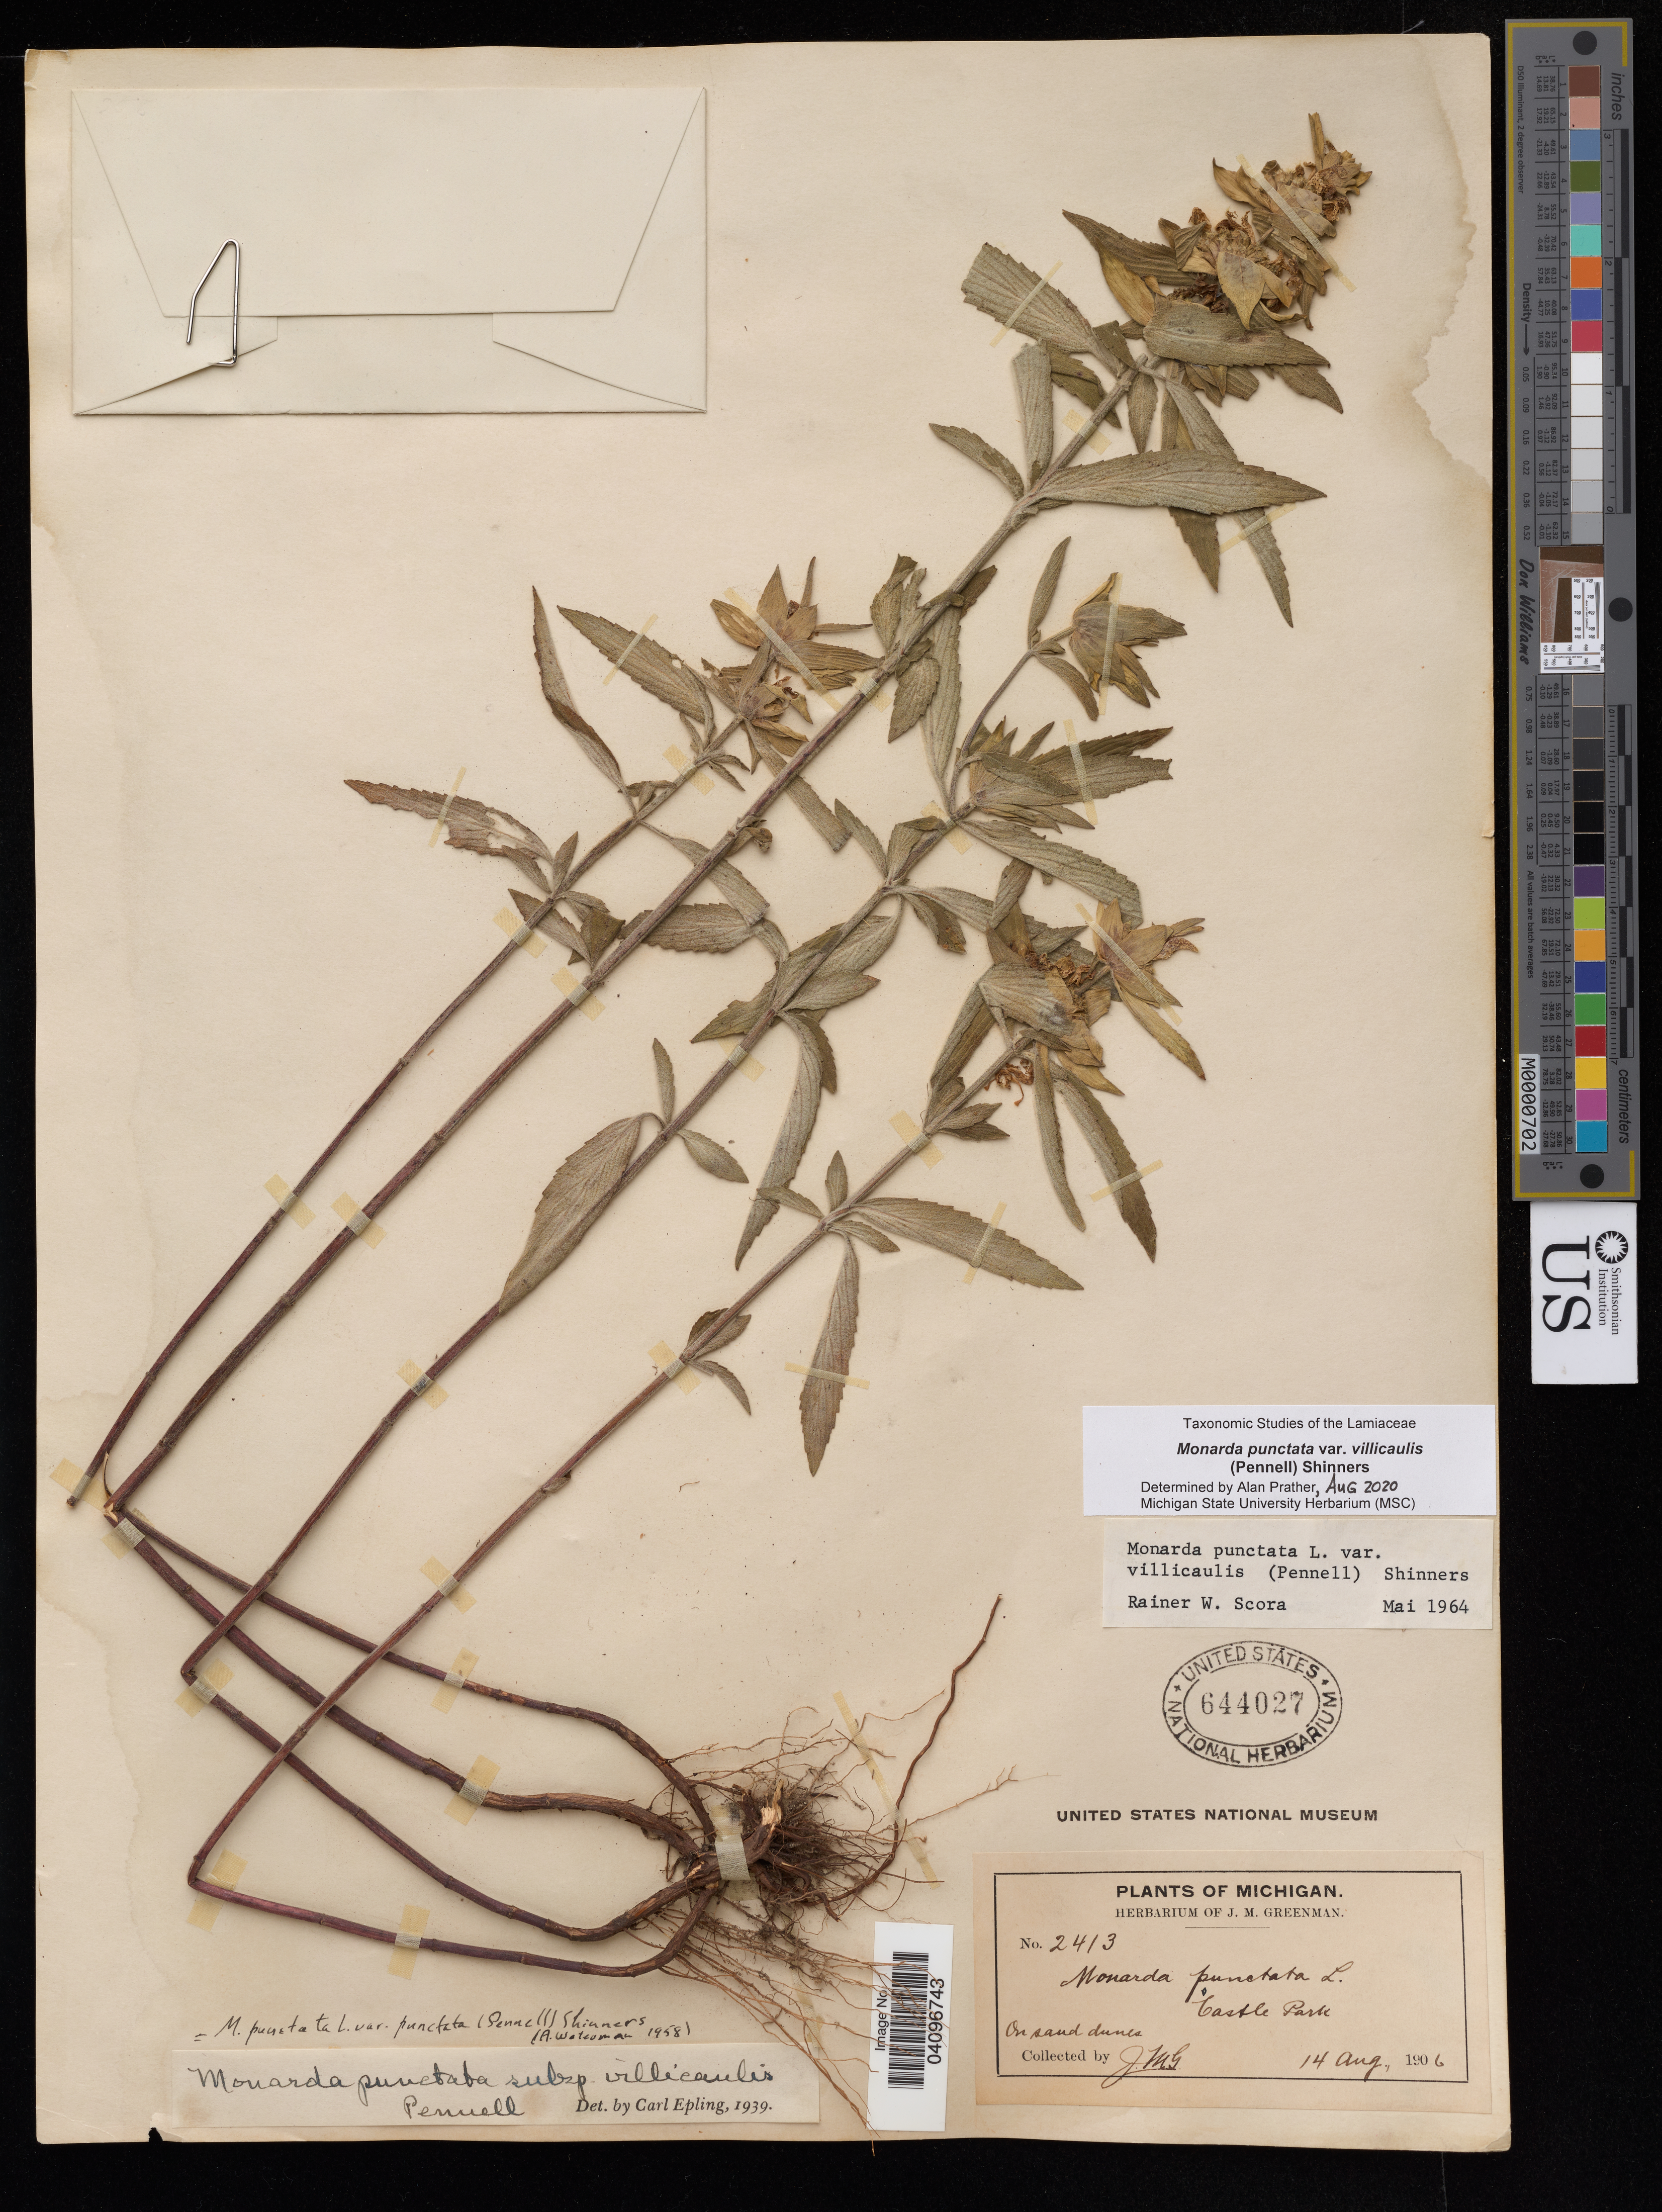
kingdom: Plantae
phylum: Tracheophyta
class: Magnoliopsida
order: Lamiales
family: Lamiaceae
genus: Monarda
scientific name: Monarda punctata var. villicaulis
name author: (Pennell) Shinners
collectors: J. M. Greenman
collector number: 2413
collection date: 1906-08-14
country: United States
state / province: Michigan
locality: Castle Park.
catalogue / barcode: US 644027